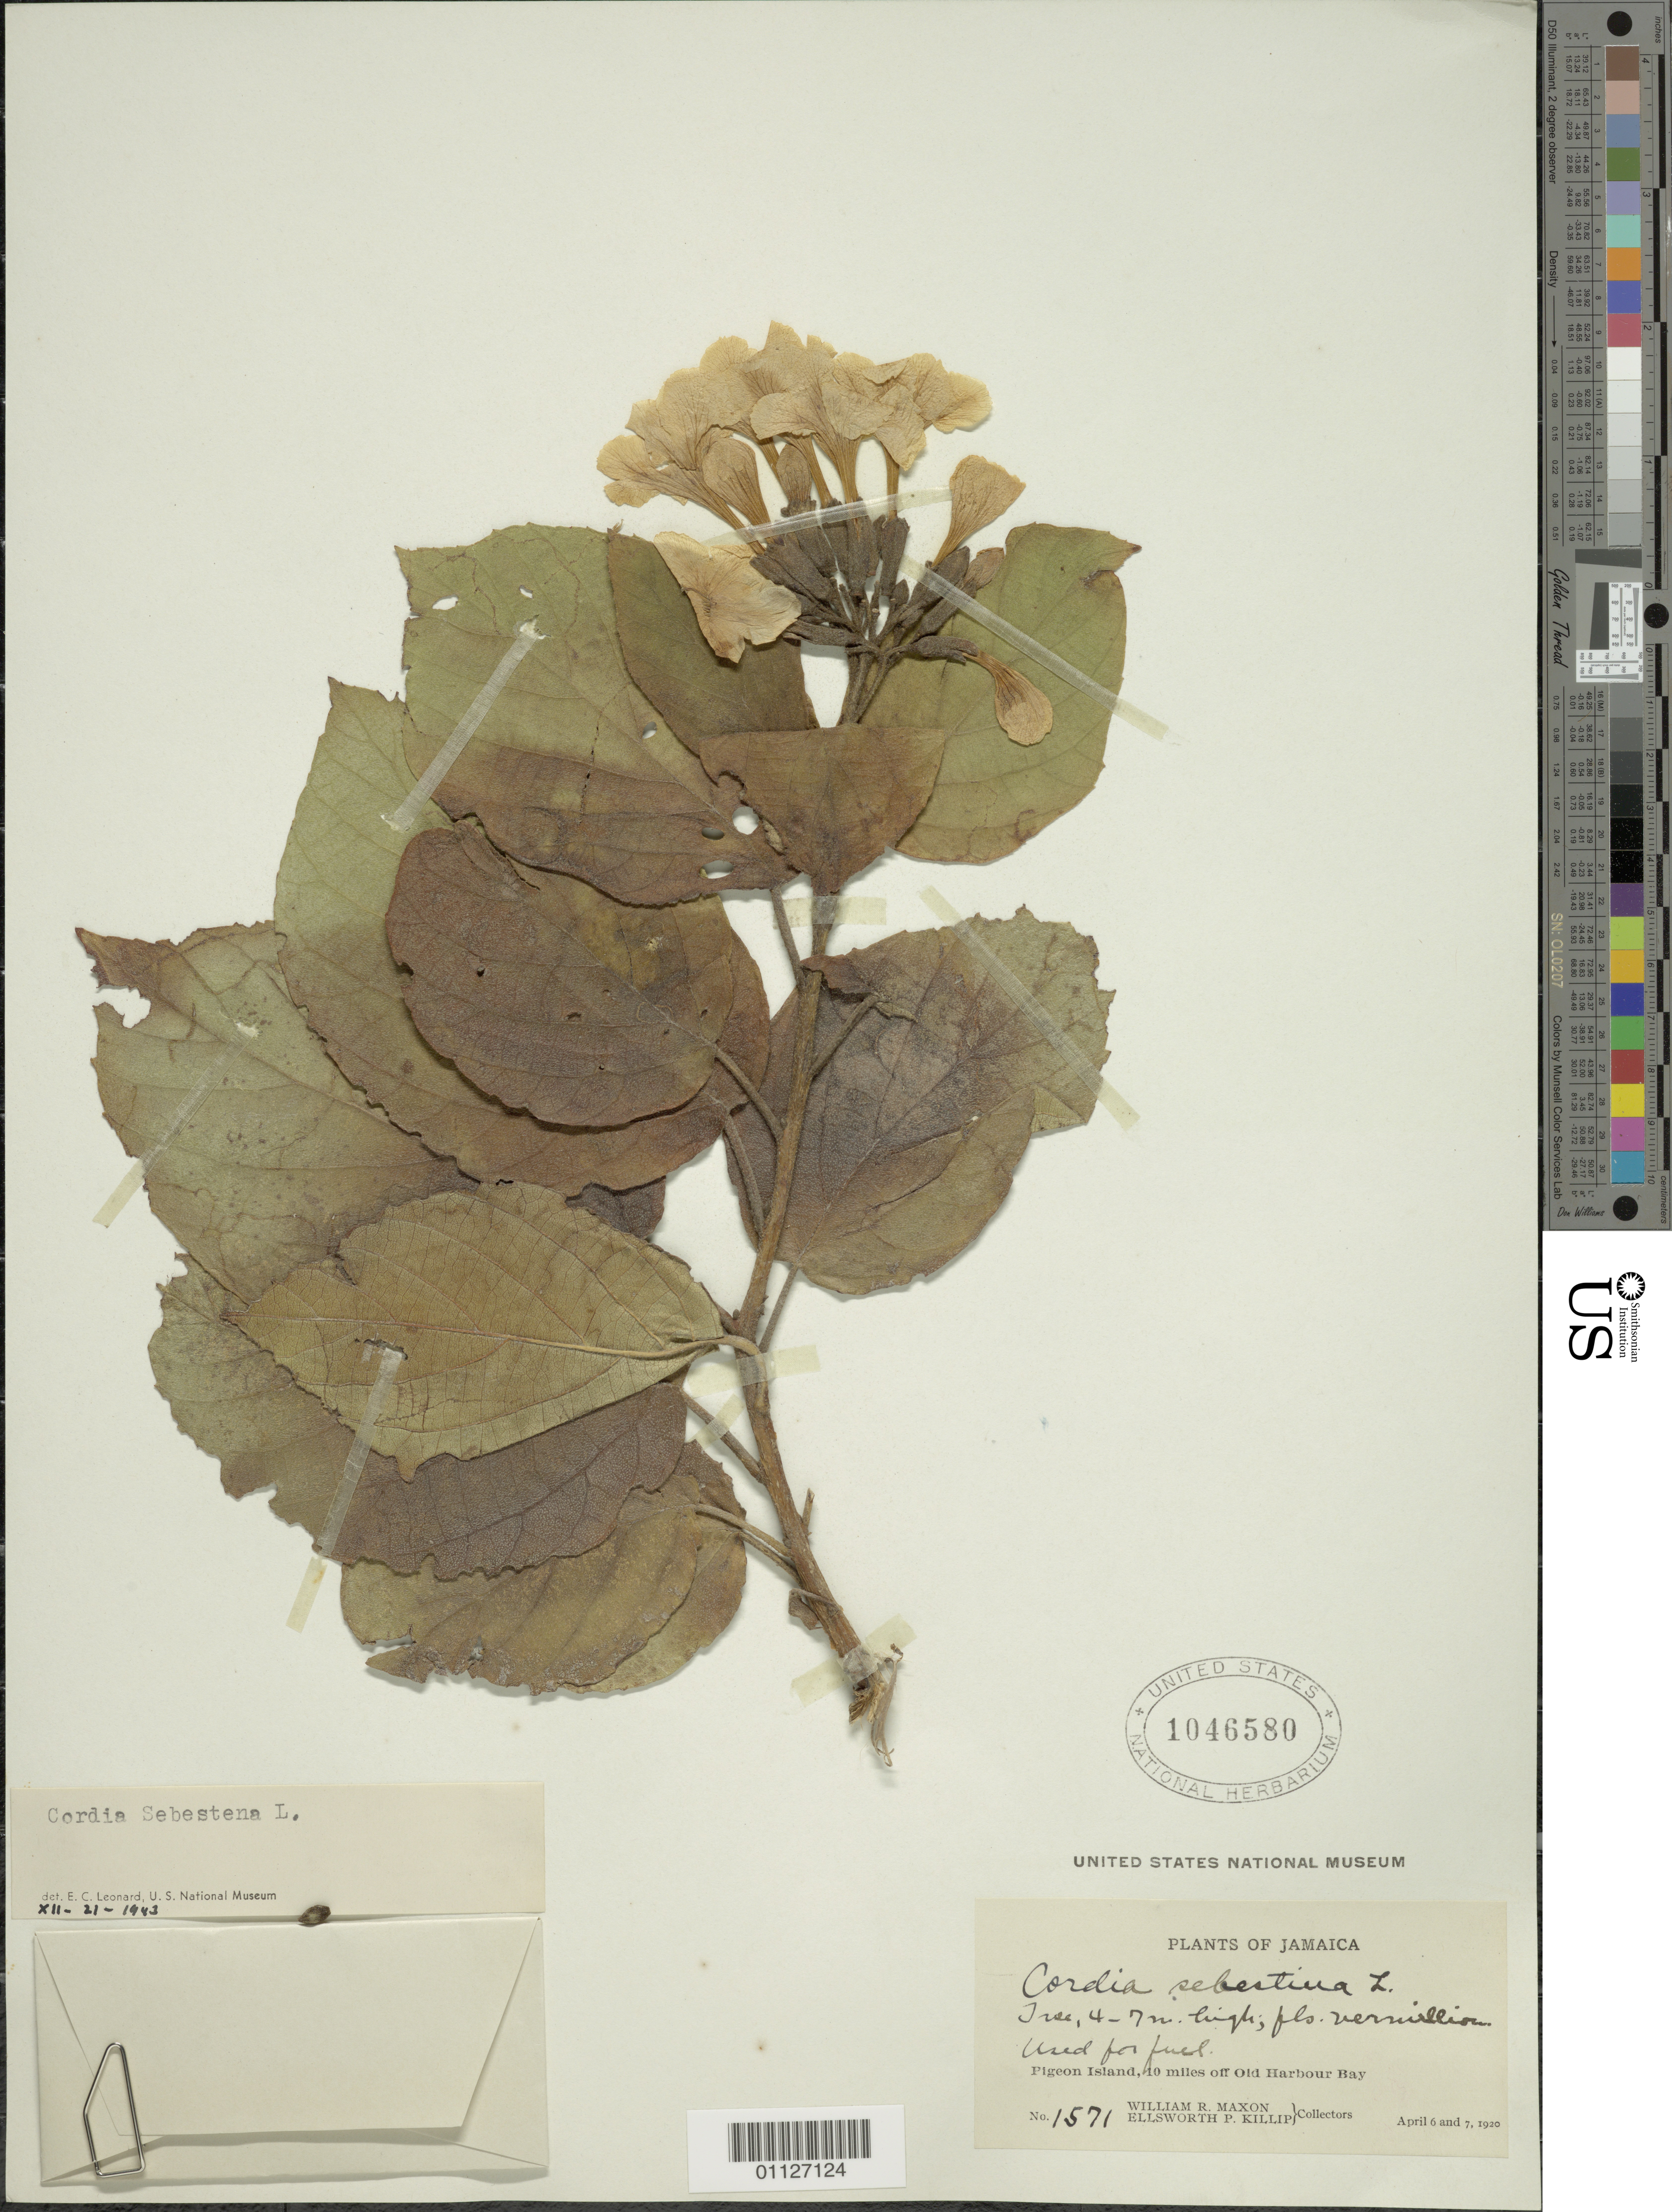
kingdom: Plantae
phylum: Tracheophyta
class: Magnoliopsida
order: Boraginales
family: Cordiaceae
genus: Cordia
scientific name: Cordia sebestena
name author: L.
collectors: W. R. Maxon & E. P. Killip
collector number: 1571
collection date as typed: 06 Apr 1920 and 17 Apr 1920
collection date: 1920-04-06,1920-04-17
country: Jamaica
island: Pigeon Island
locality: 10 mi off Harbour Bay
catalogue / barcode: US 1046580